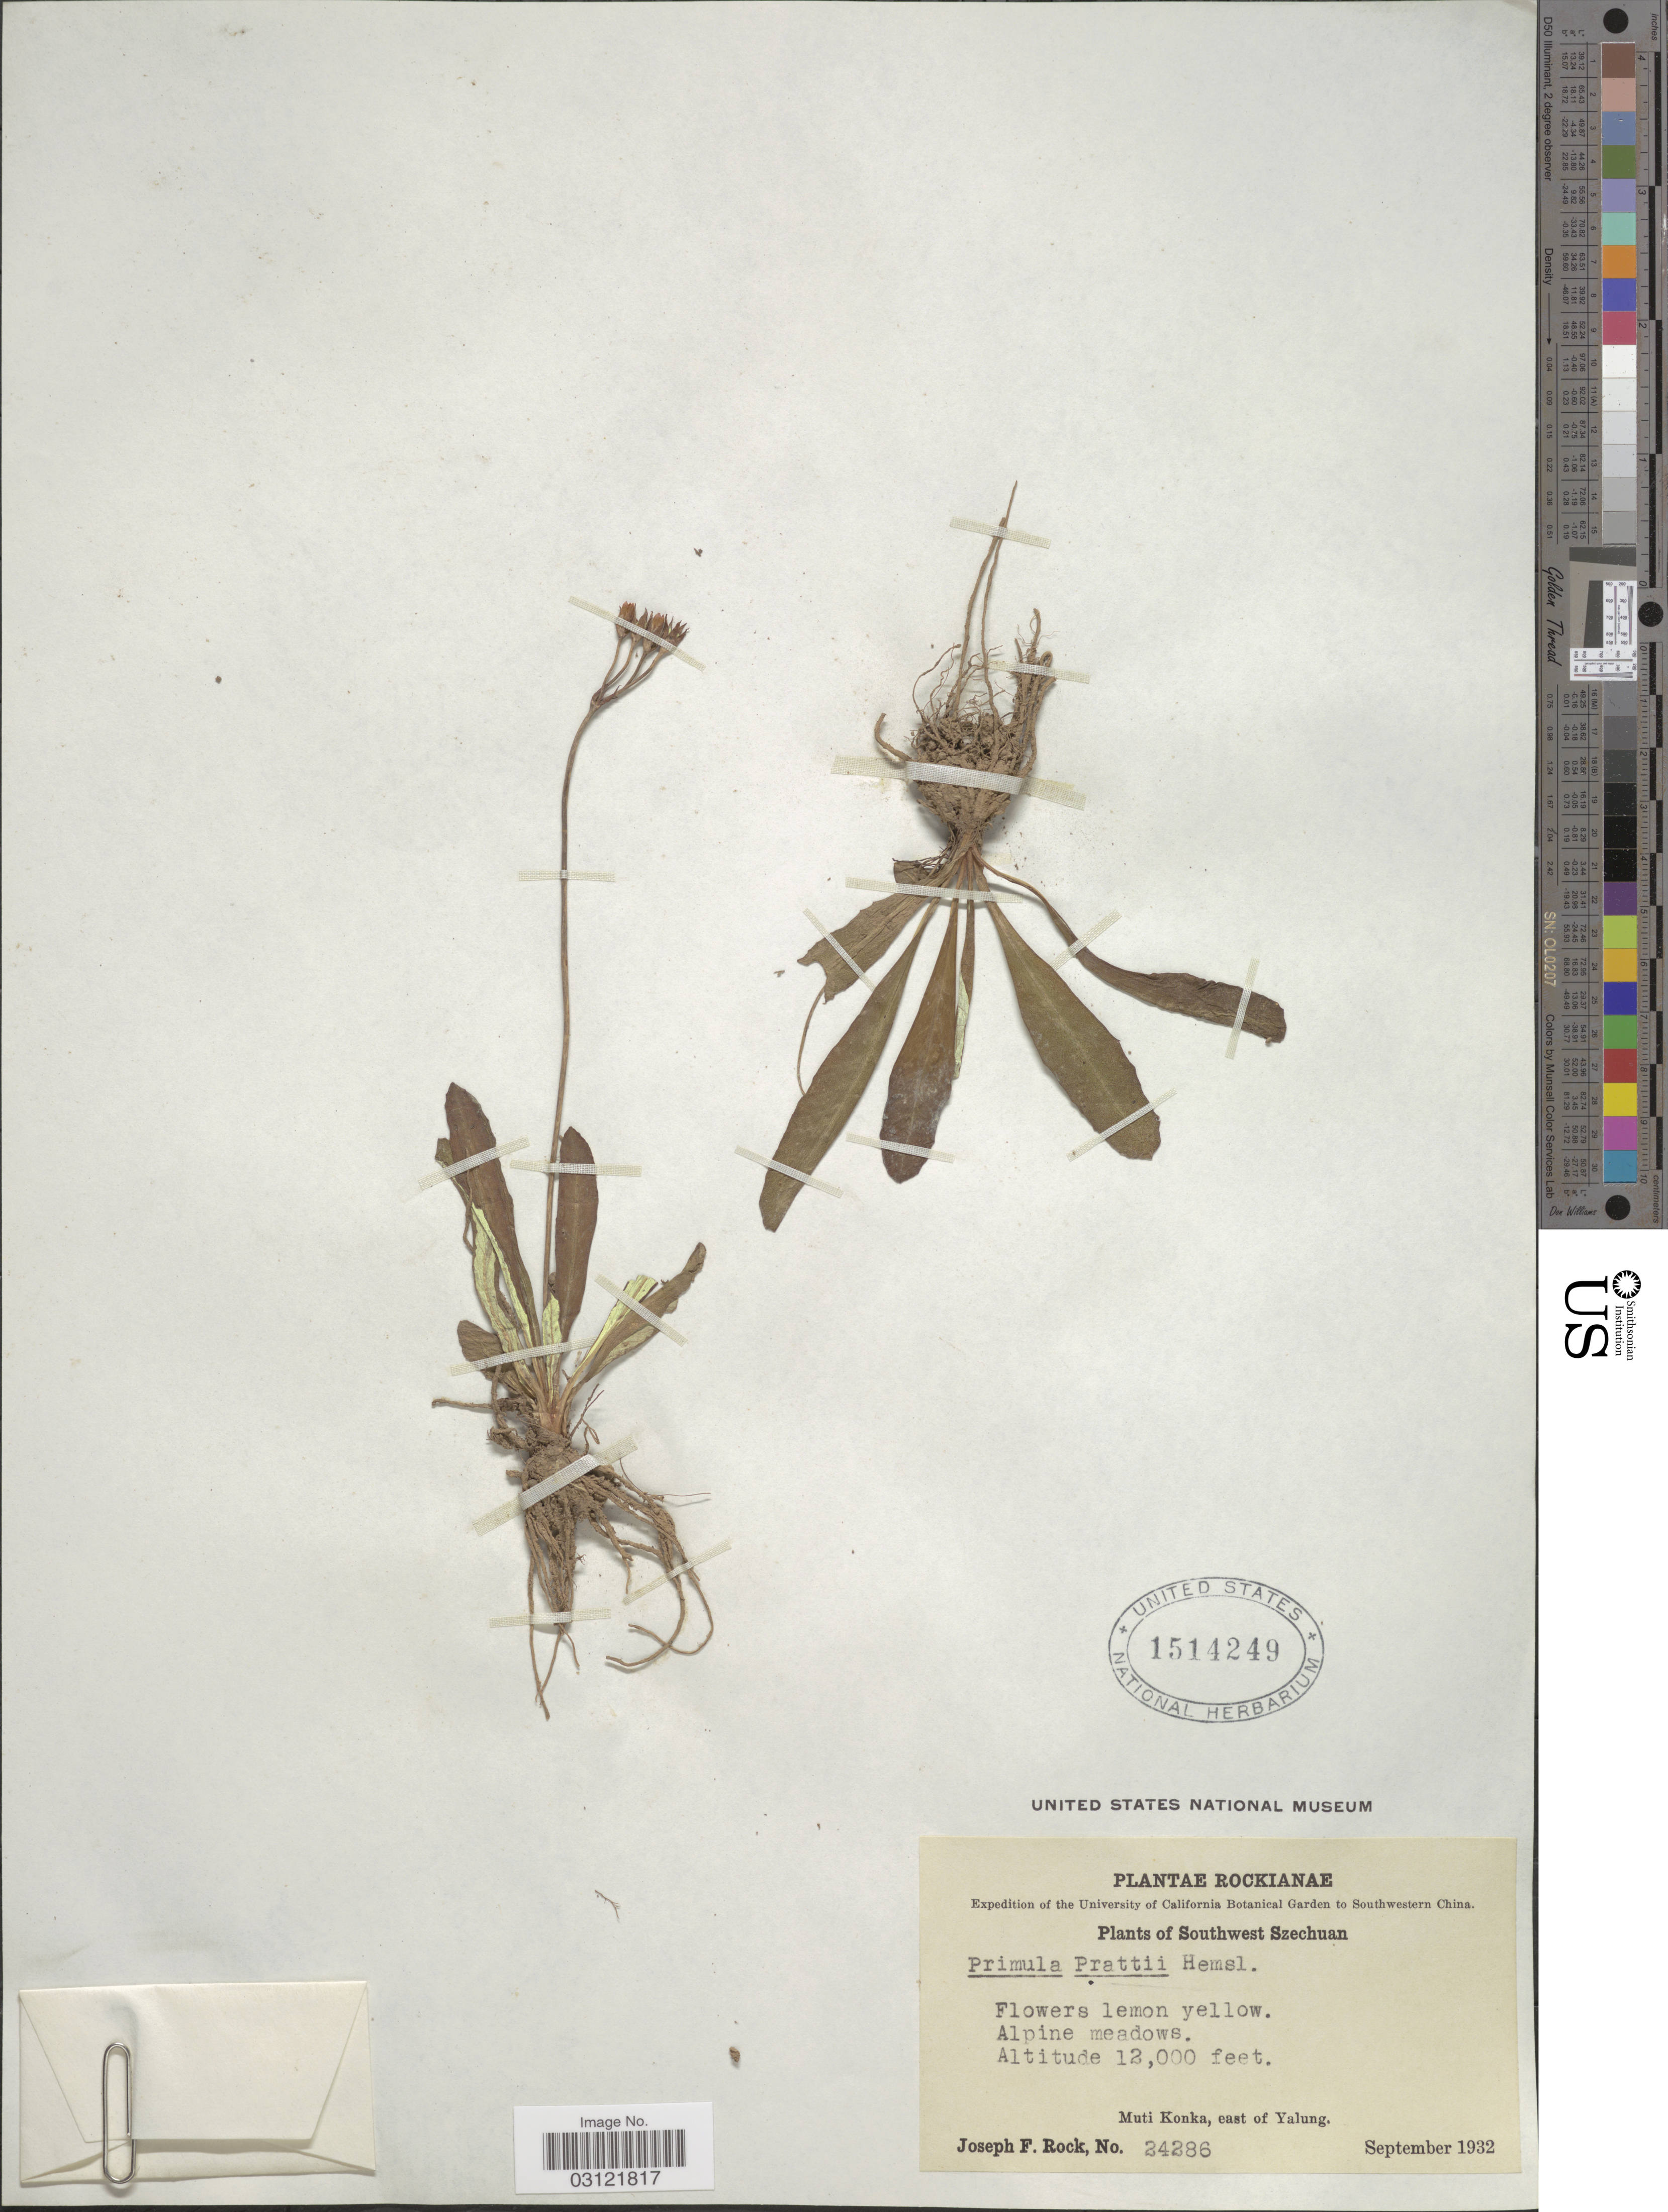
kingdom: Plantae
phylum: Tracheophyta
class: Magnoliopsida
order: Ericales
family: Primulaceae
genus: Primula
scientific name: Primula prattii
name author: Hemsl.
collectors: J. F. Rock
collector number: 24286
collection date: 1932-09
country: China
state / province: Sichuan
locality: Southwestern China. Southwest Szechuan. Alpine meadows. Muti Konka, east of Yalung.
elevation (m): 3658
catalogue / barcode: US 1514249